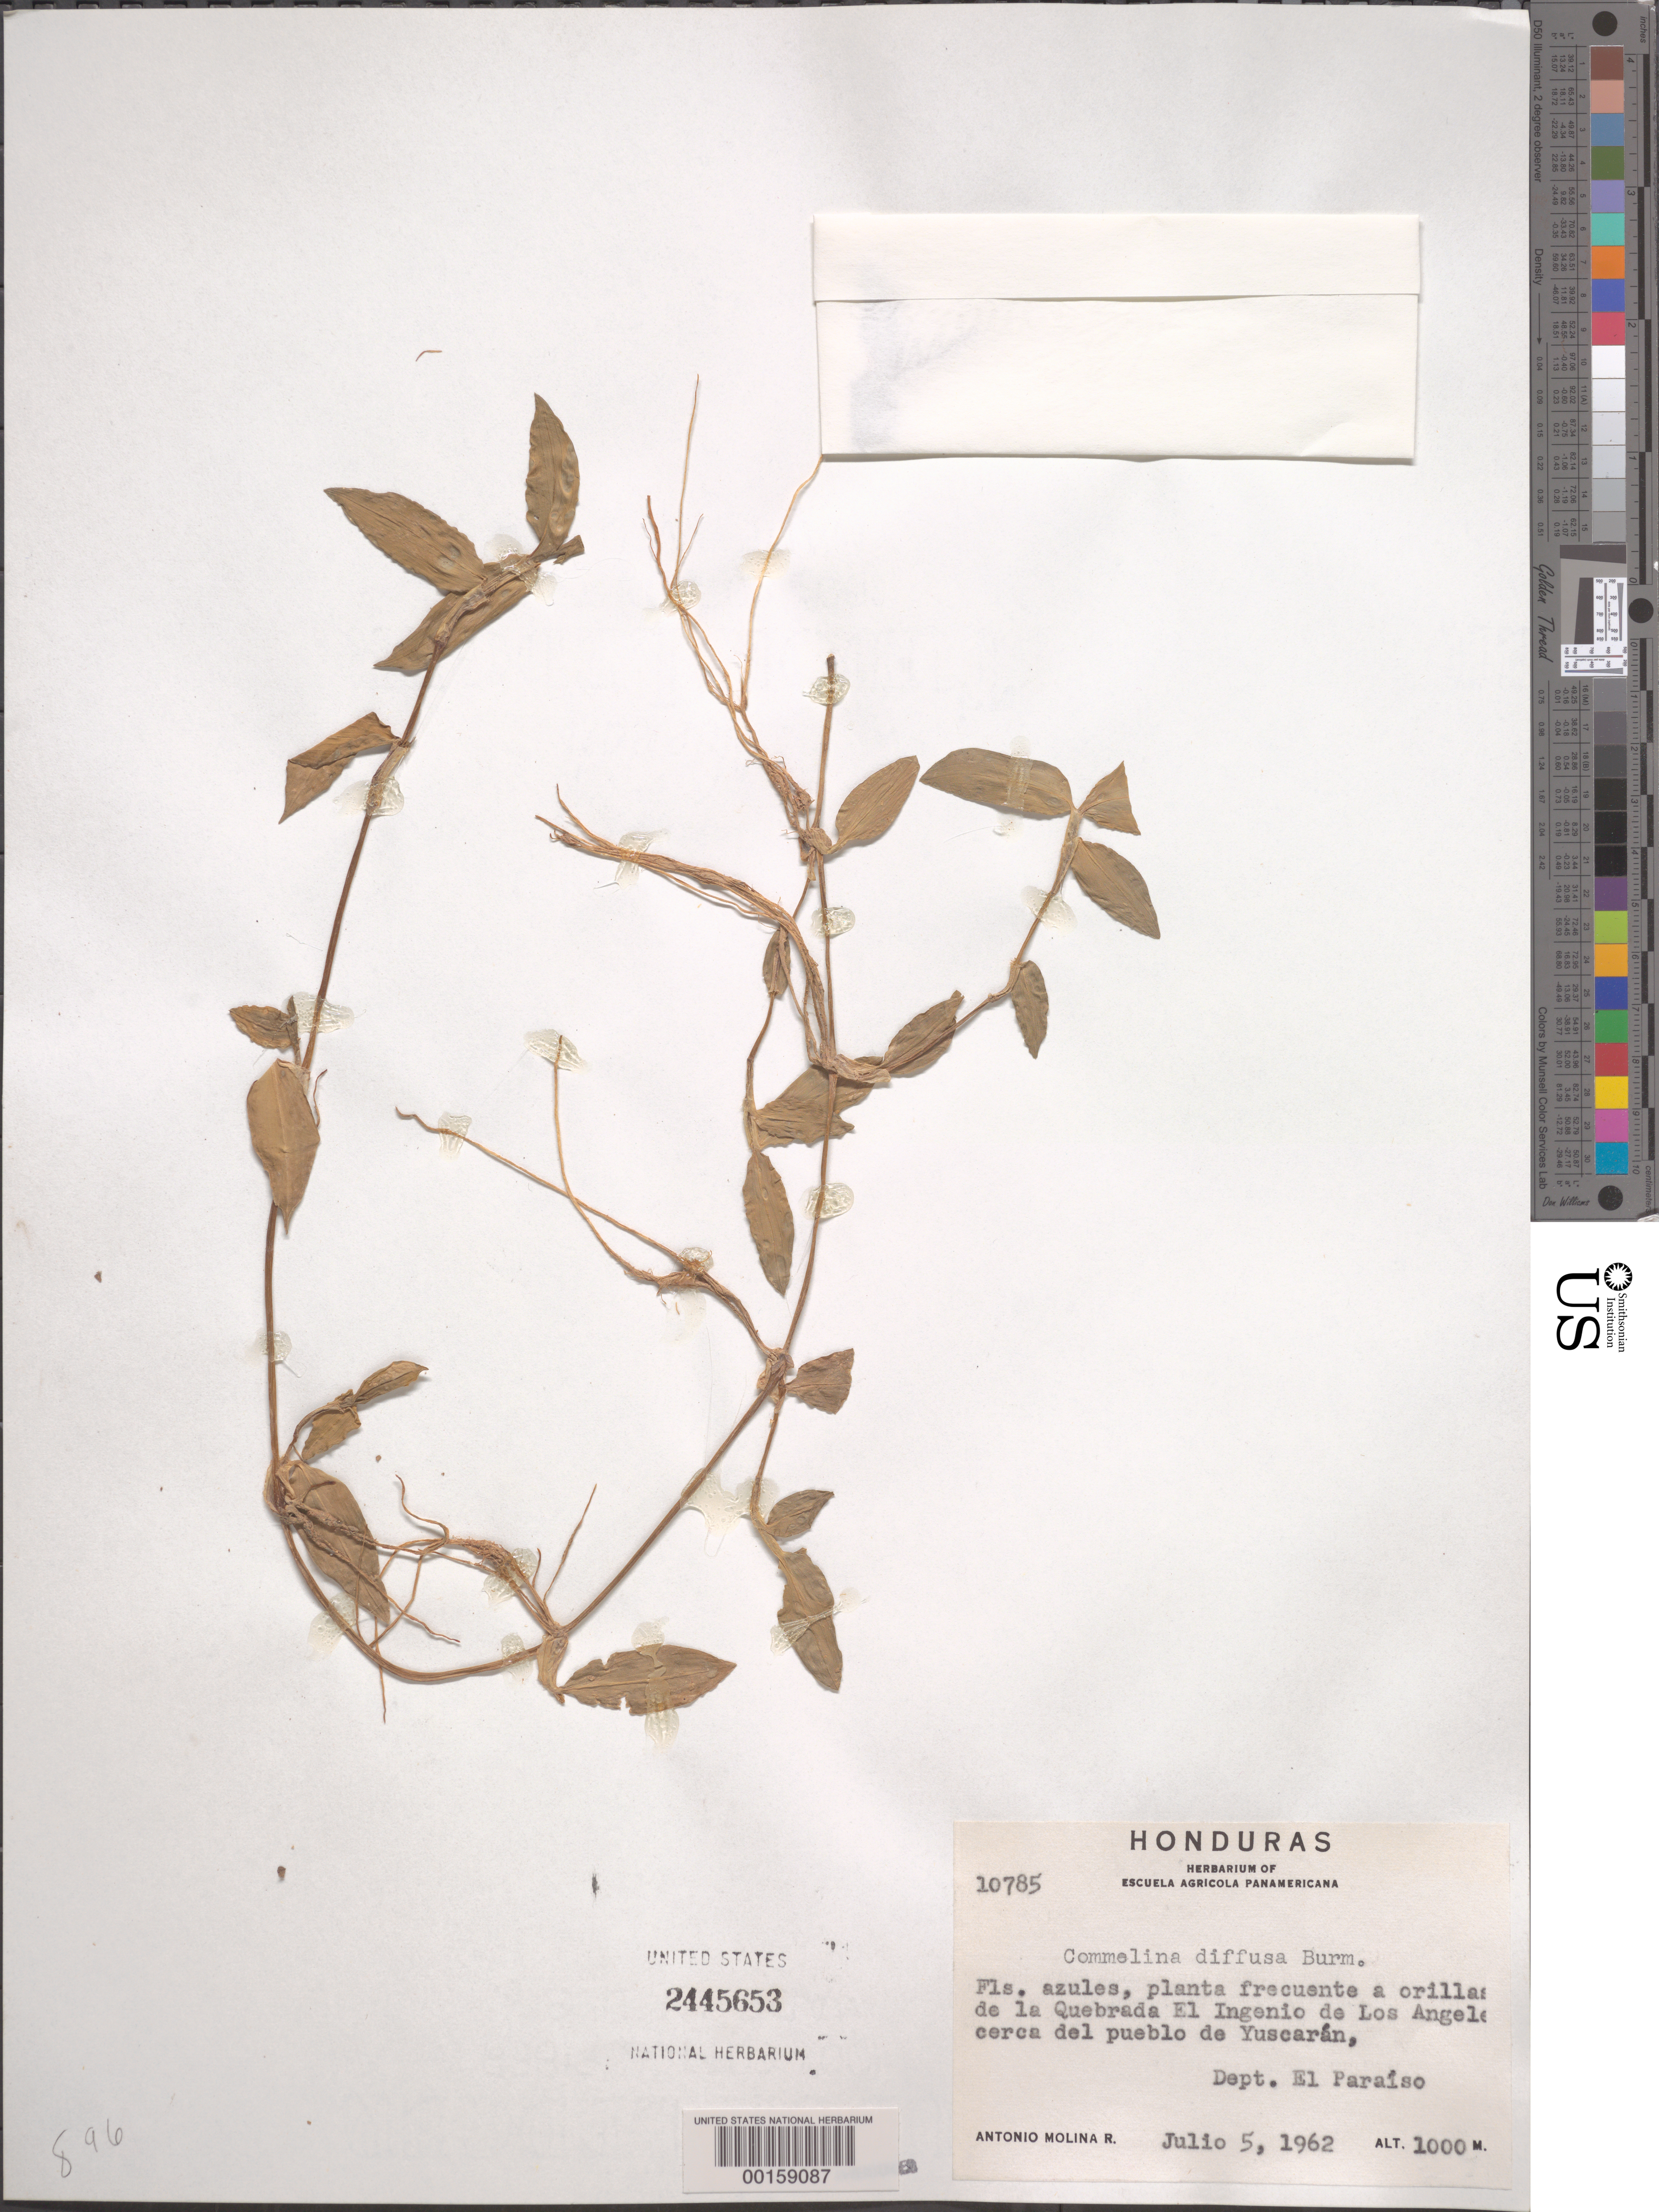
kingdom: Plantae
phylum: Tracheophyta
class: Liliopsida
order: Commelinales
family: Commelinaceae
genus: Commelina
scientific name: Commelina diffusa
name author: Burm. f.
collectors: A. Molina R.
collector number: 10785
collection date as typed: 05 Jul 1962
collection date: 1962-07-05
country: Honduras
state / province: El Paraíso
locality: Yuscaran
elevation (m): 1000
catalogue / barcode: US 2445653